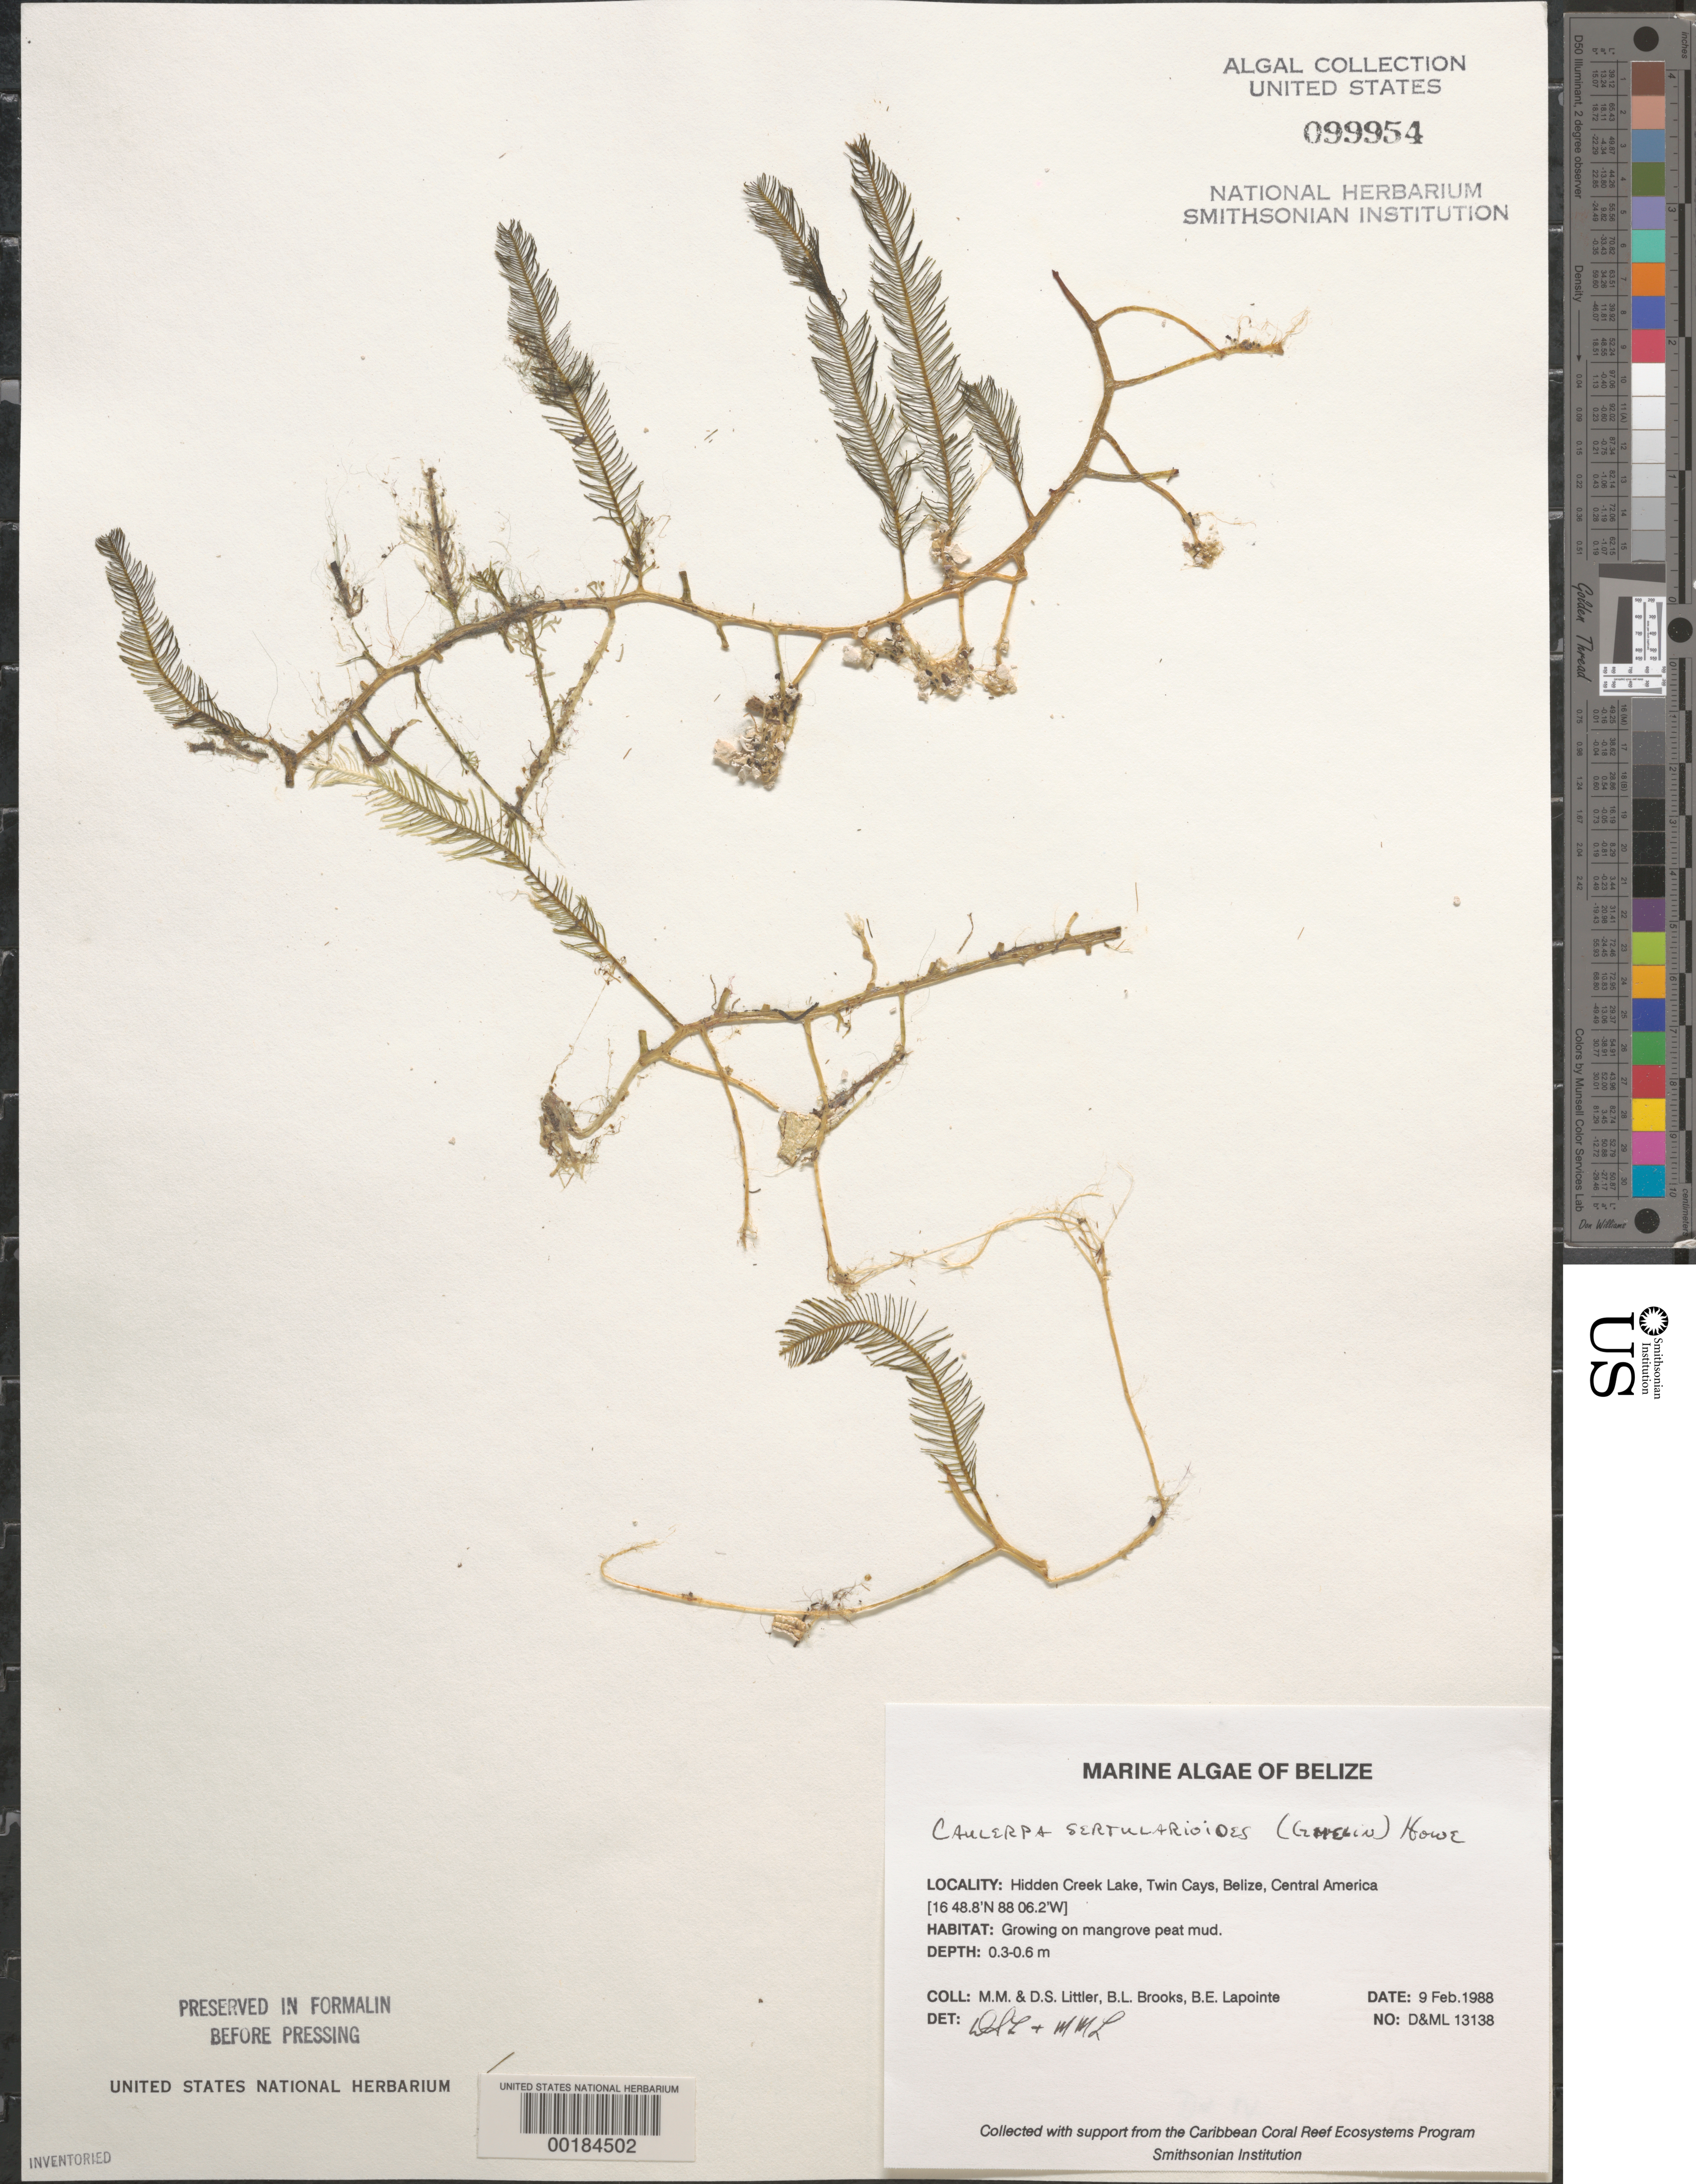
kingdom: Plantae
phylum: Chlorophyta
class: Ulvophyceae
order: Bryopsidales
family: Caulerpaceae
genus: Caulerpa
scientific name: Caulerpa sertularioides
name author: (S.G. Gmel.) M. Howe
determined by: Littler, D. S.; Littler, M. M.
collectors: D. S. Littler, M. M. Littler, B. Brooks & B. Lapointe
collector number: D&ML 13138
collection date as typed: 09 Feb 1988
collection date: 1988-02-09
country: Belize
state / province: Stann Creek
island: Twin Cays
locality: Hidden Creek Lake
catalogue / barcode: US 99954